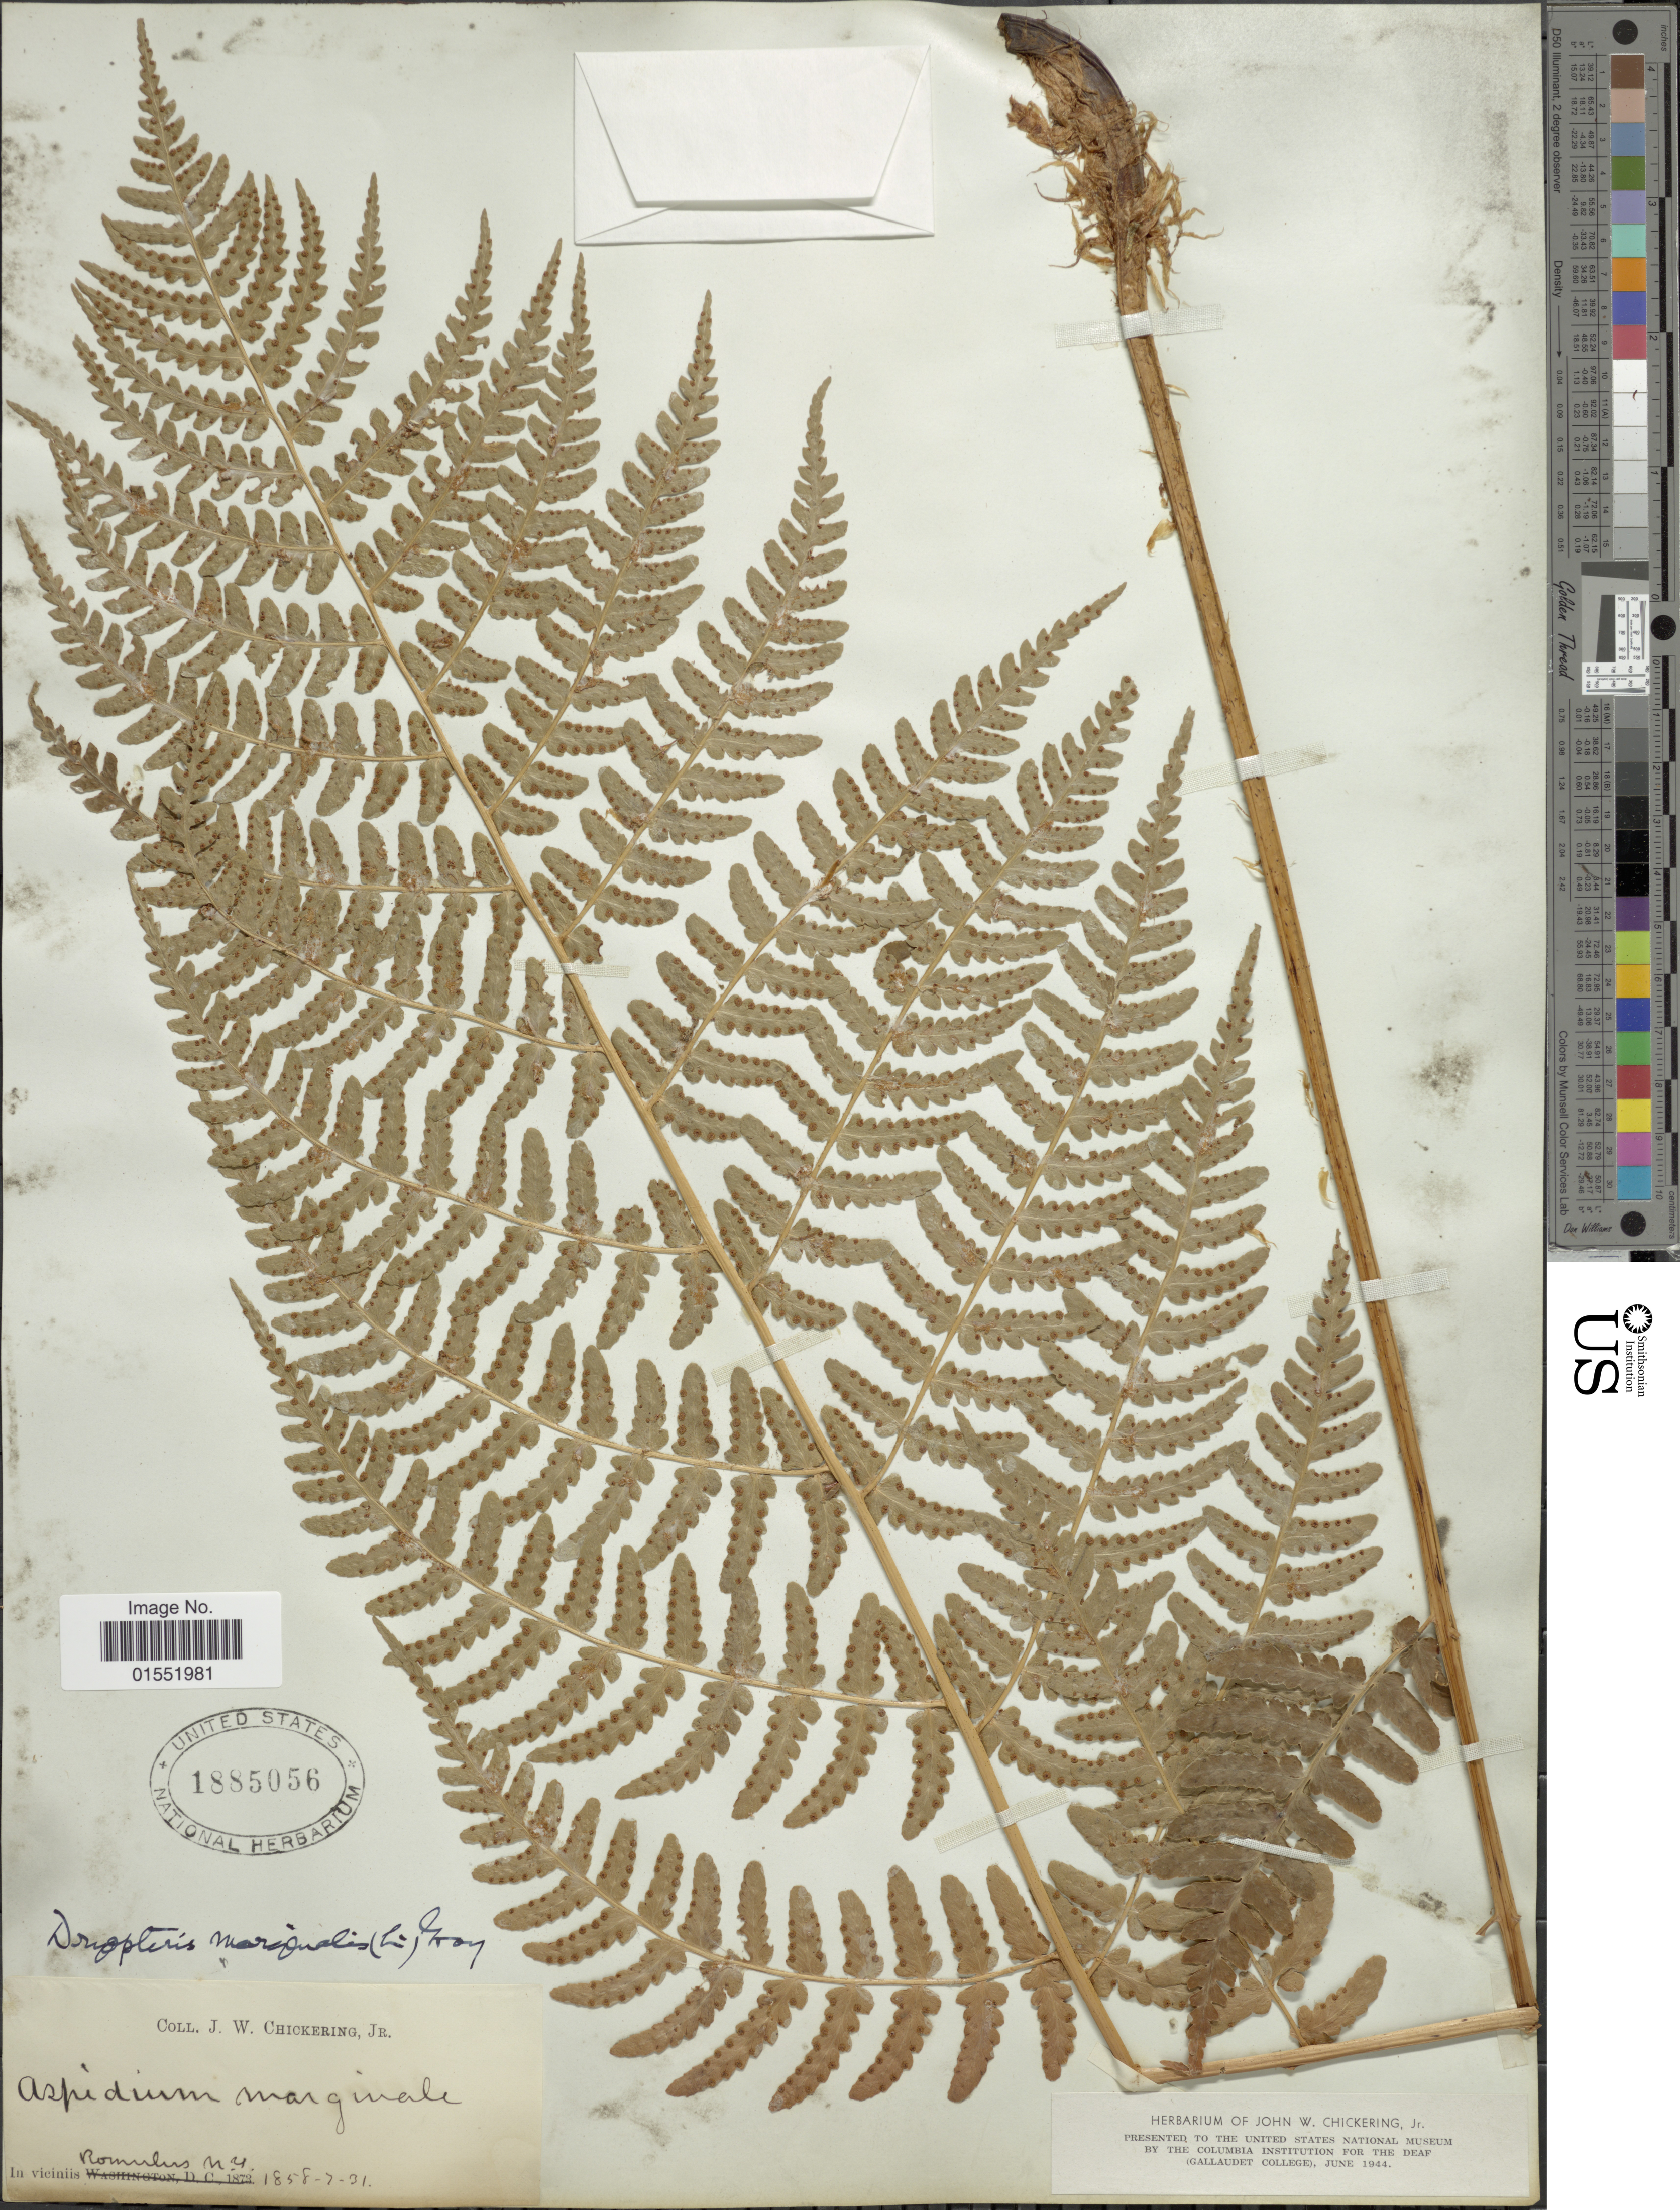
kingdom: Plantae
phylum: Tracheophyta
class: Polypodiopsida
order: Polypodiales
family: Dryopteridaceae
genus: Dryopteris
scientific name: Dryopteris marginalis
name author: (L.) A. Gray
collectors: J. W. Chickering Jr.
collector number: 4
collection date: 1858-07-31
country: United States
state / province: New York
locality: In viciniis Romulus N.Y.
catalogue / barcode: US 1885056